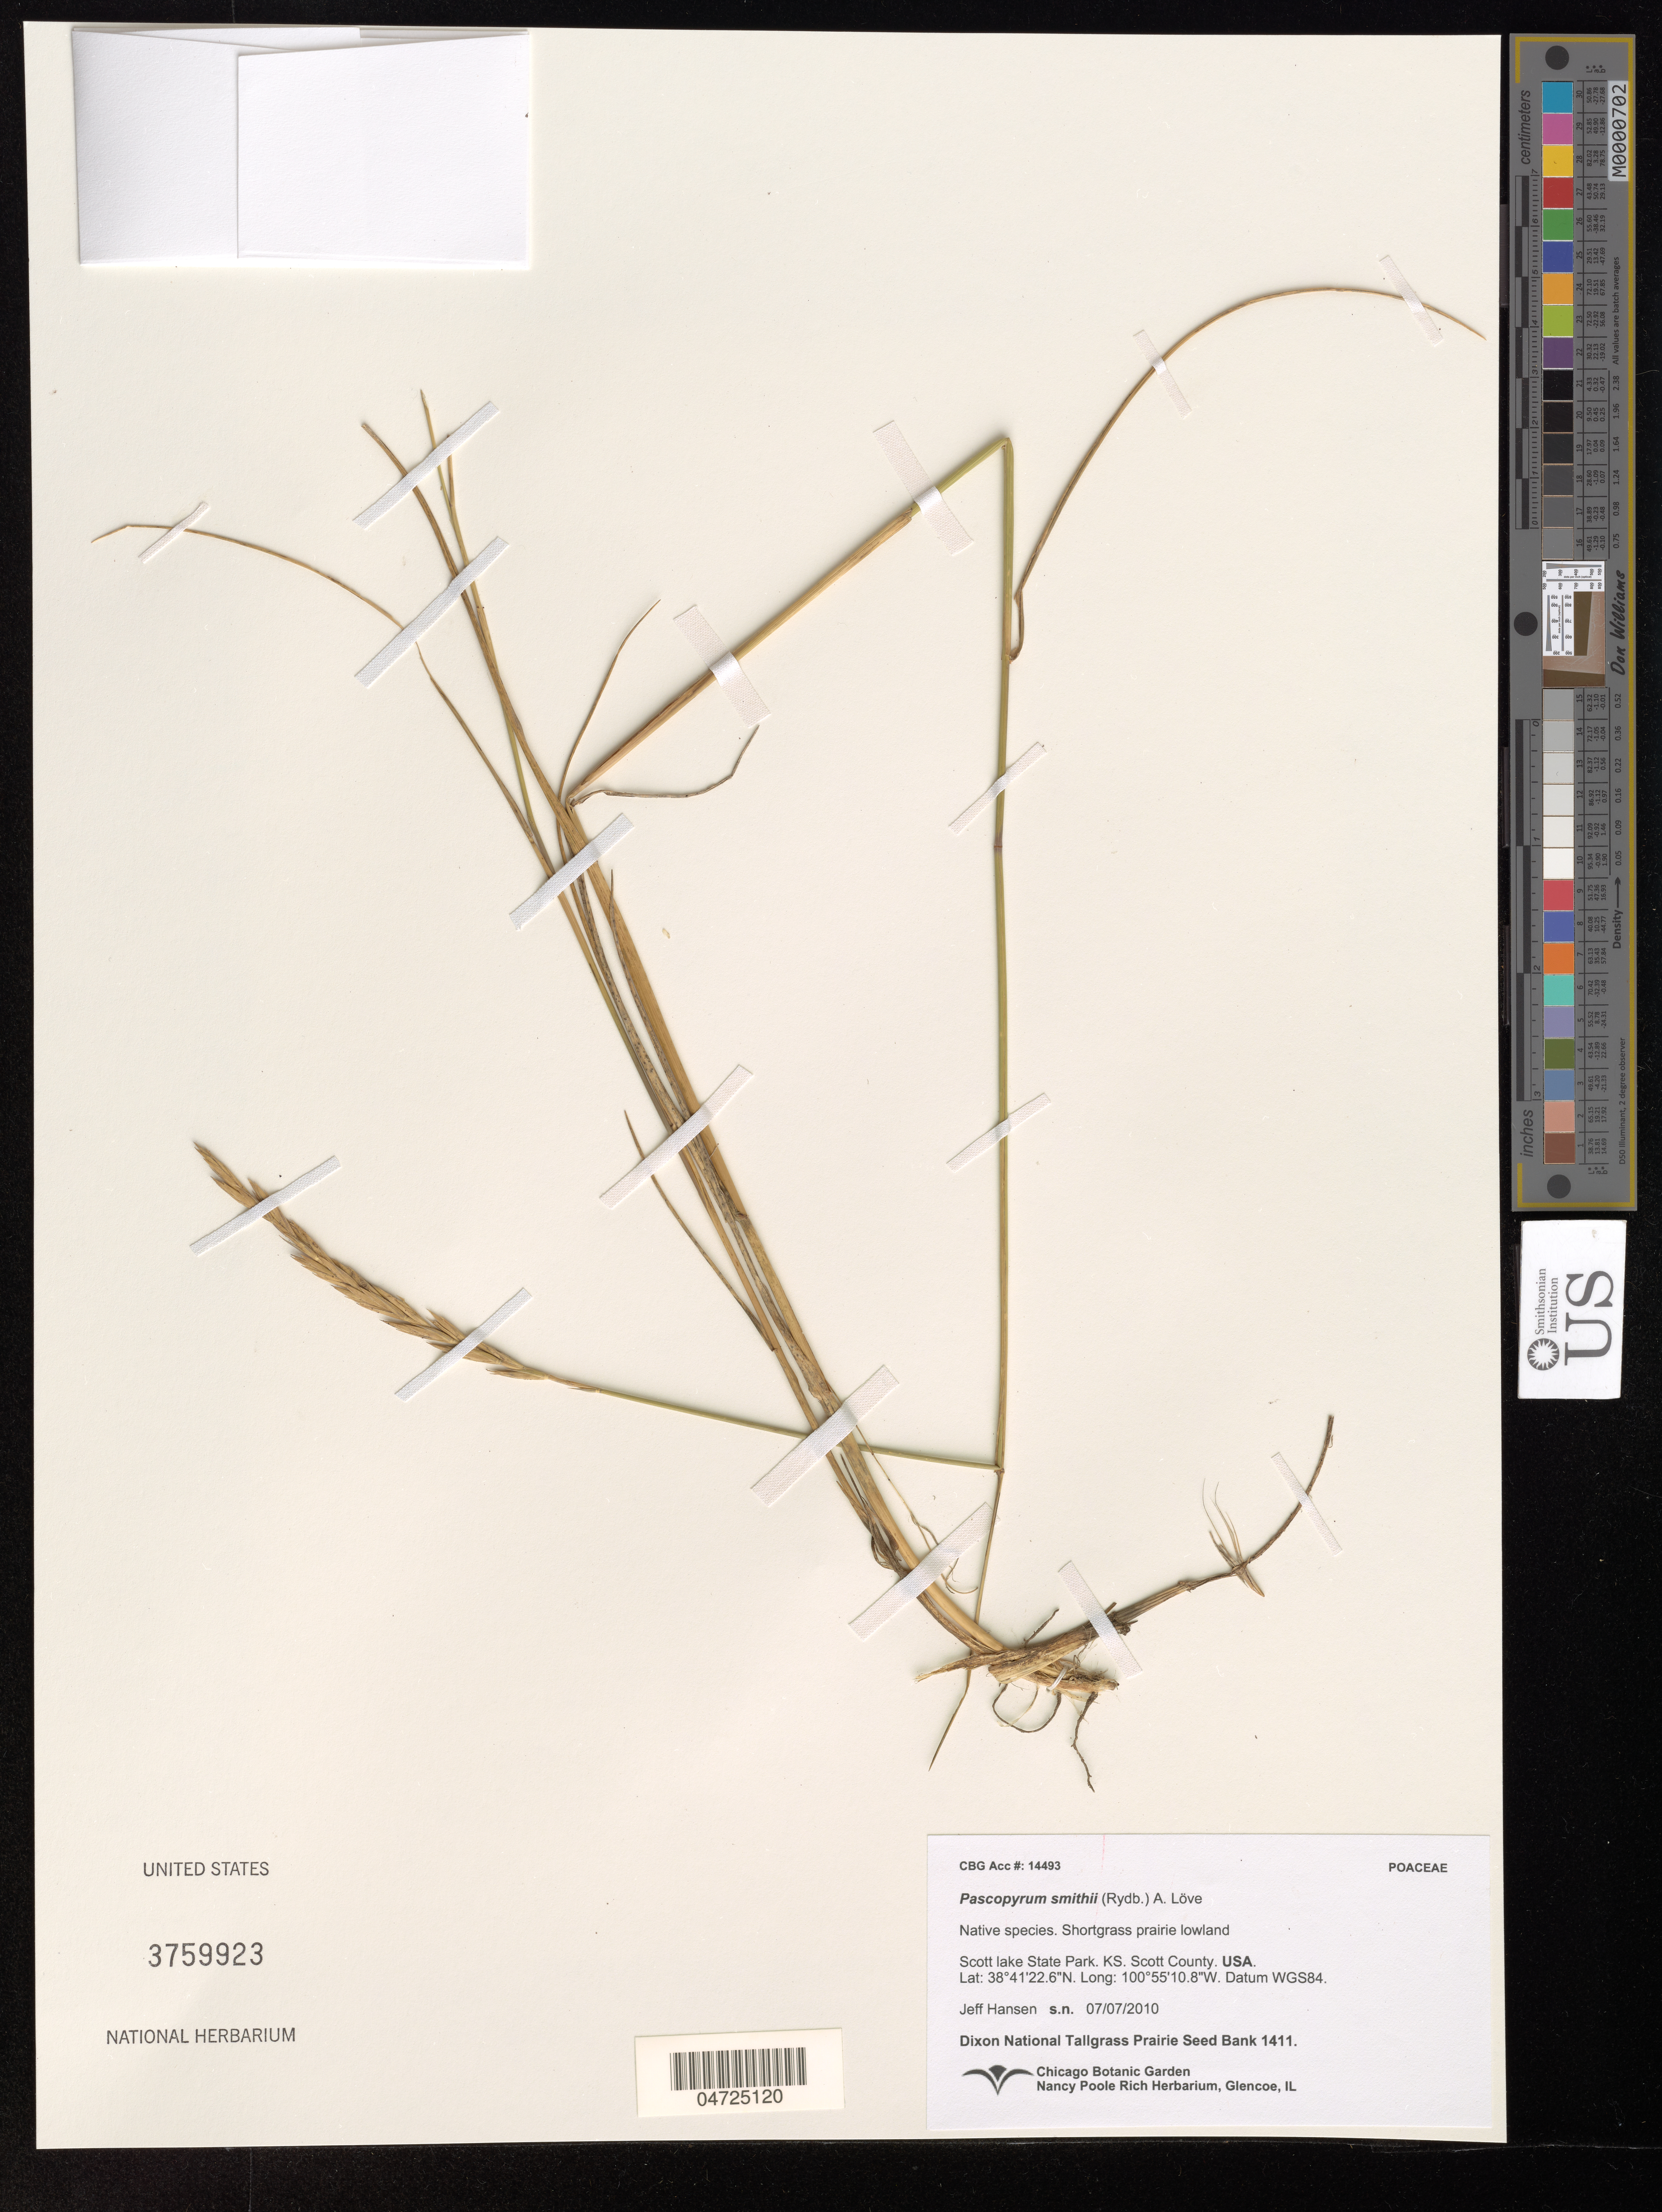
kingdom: Plantae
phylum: Tracheophyta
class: Liliopsida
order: Poales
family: Poaceae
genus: Pascopyrum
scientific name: Pascopyrum smithii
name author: (Rydb.) Barkworth & Dewey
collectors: J. Hansen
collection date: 2010-07-07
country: United States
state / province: Kansas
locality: Scott Lake State Park. Scott County. Datum WGS84.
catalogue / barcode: US 3759923